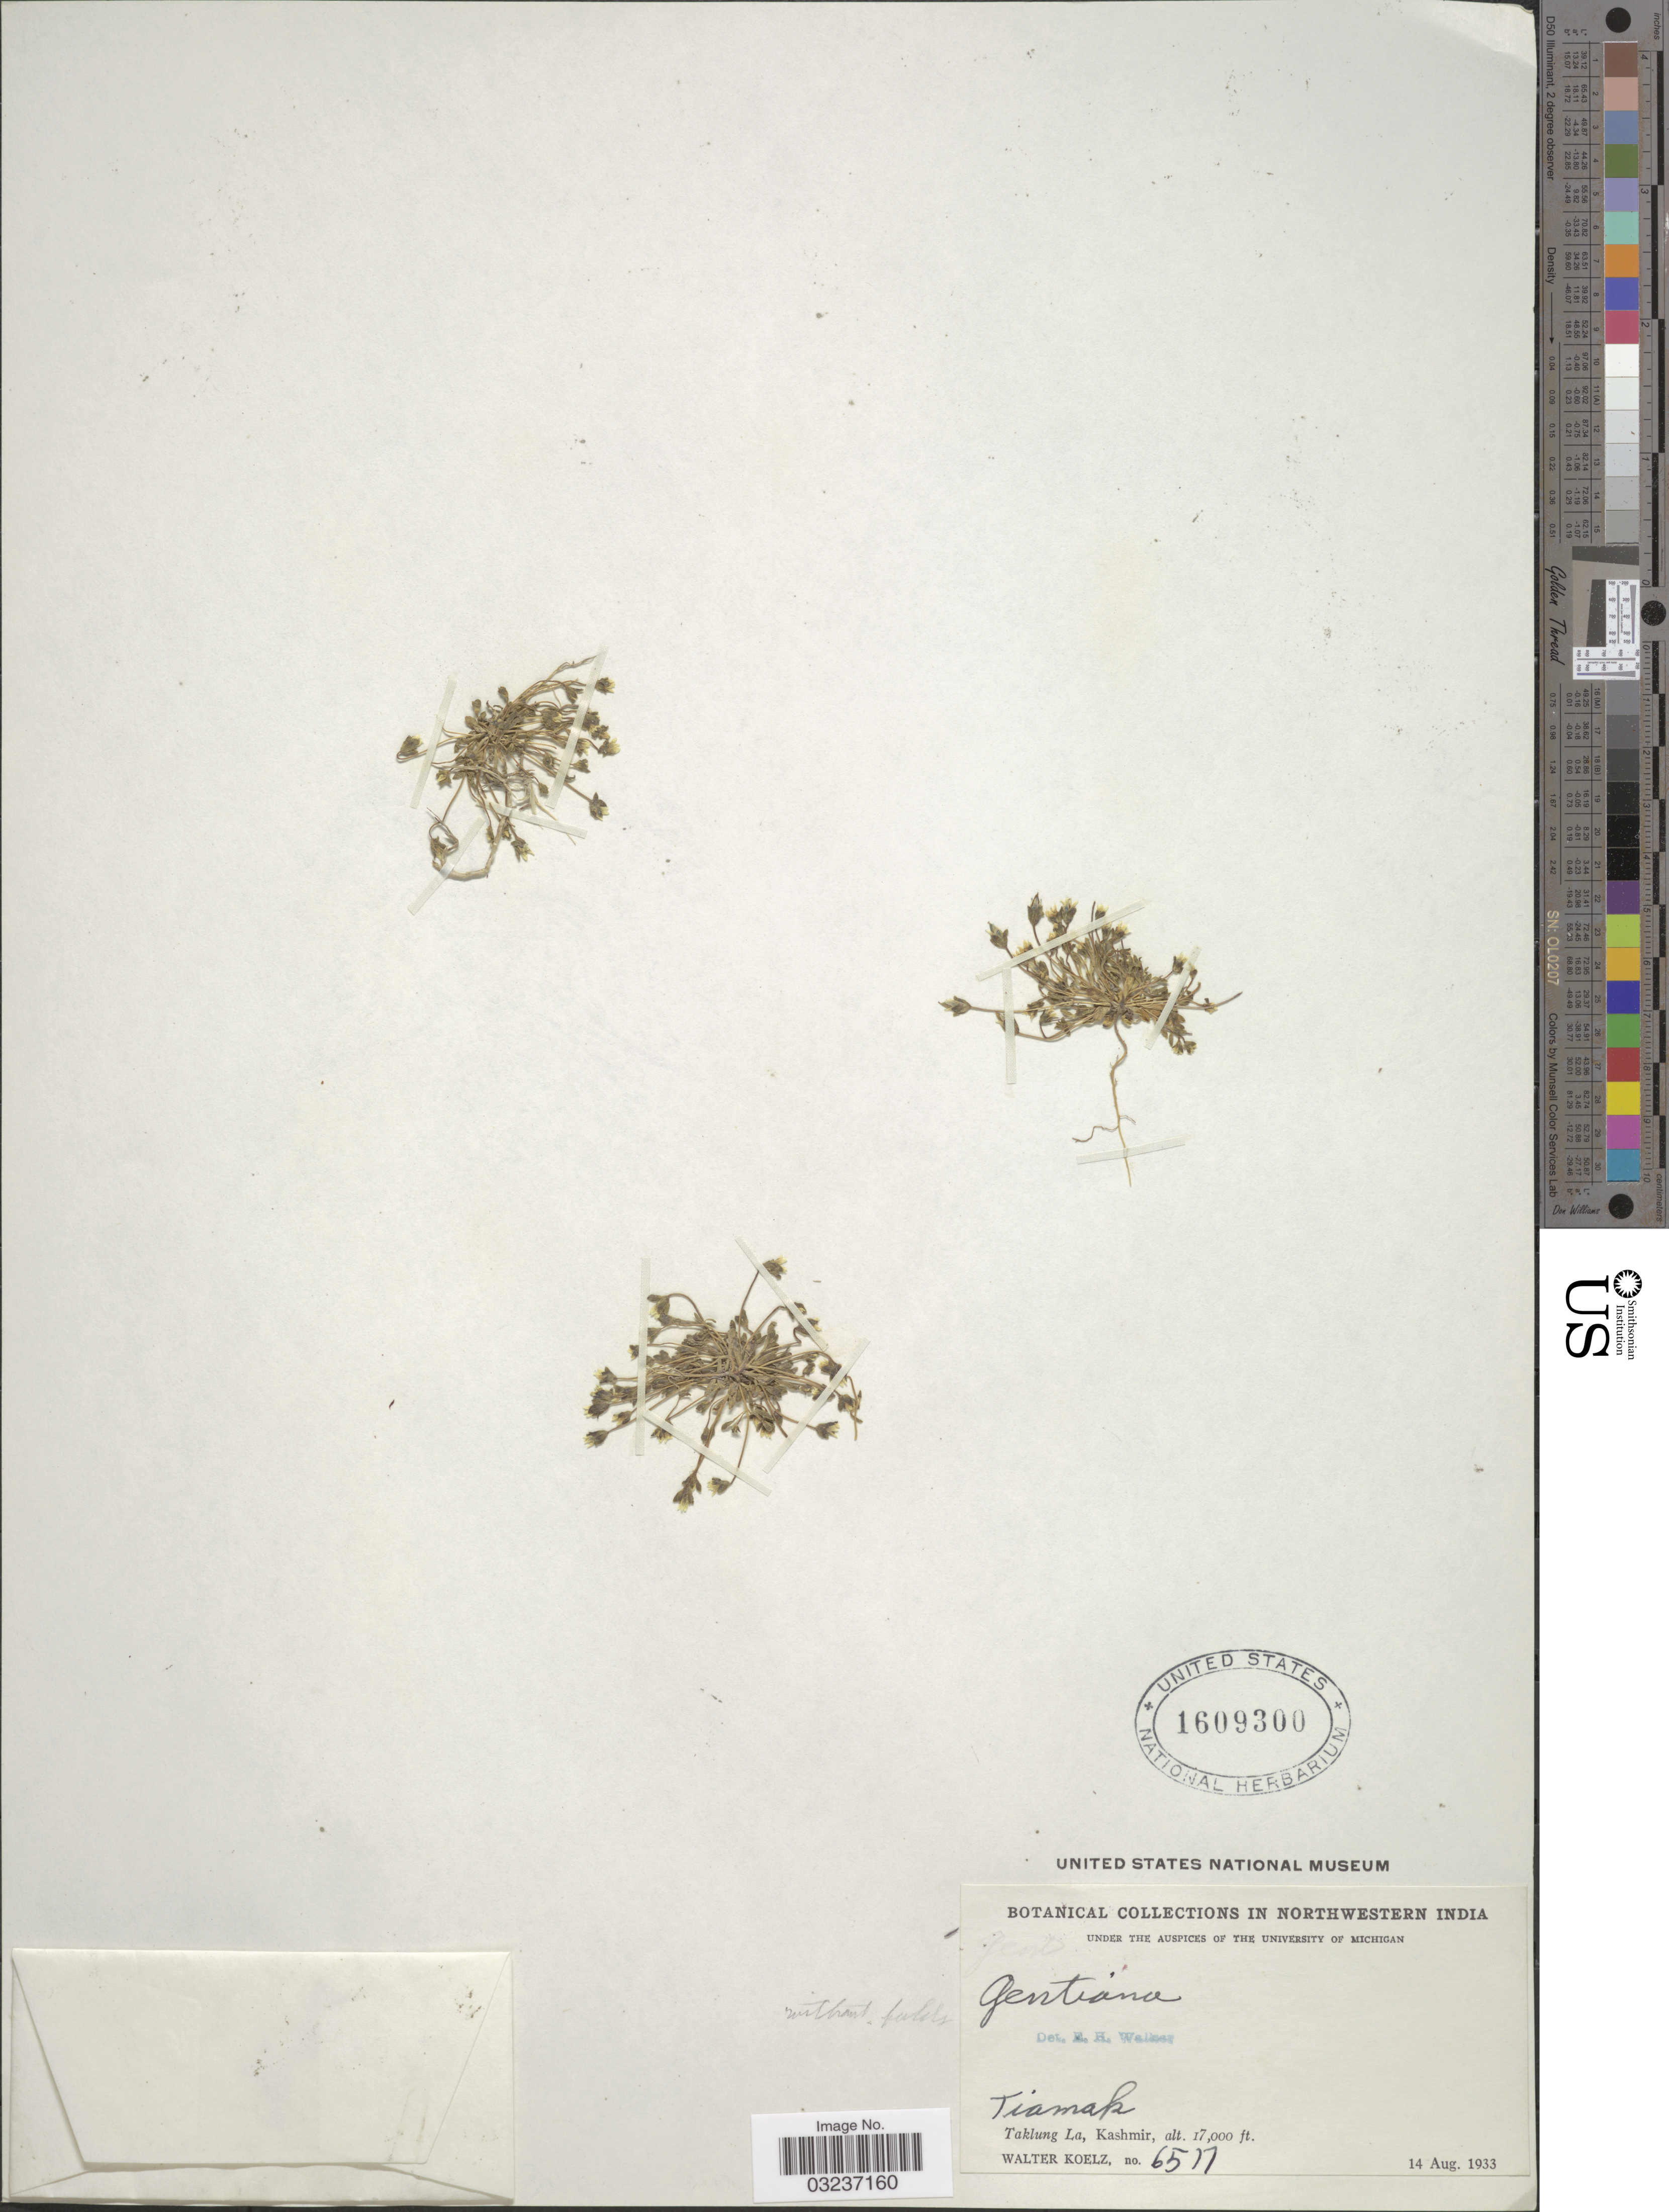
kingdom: Plantae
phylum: Tracheophyta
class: Magnoliopsida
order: Gentianales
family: Gentianaceae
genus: Gentiana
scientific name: Gentiana sp.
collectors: W. N. Koelz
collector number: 6517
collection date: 1933-08-14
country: India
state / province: Jammu and Kashmir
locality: Northwestern India. Tiamak. Taklung La, Kashmir.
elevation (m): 5182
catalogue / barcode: US 1609300